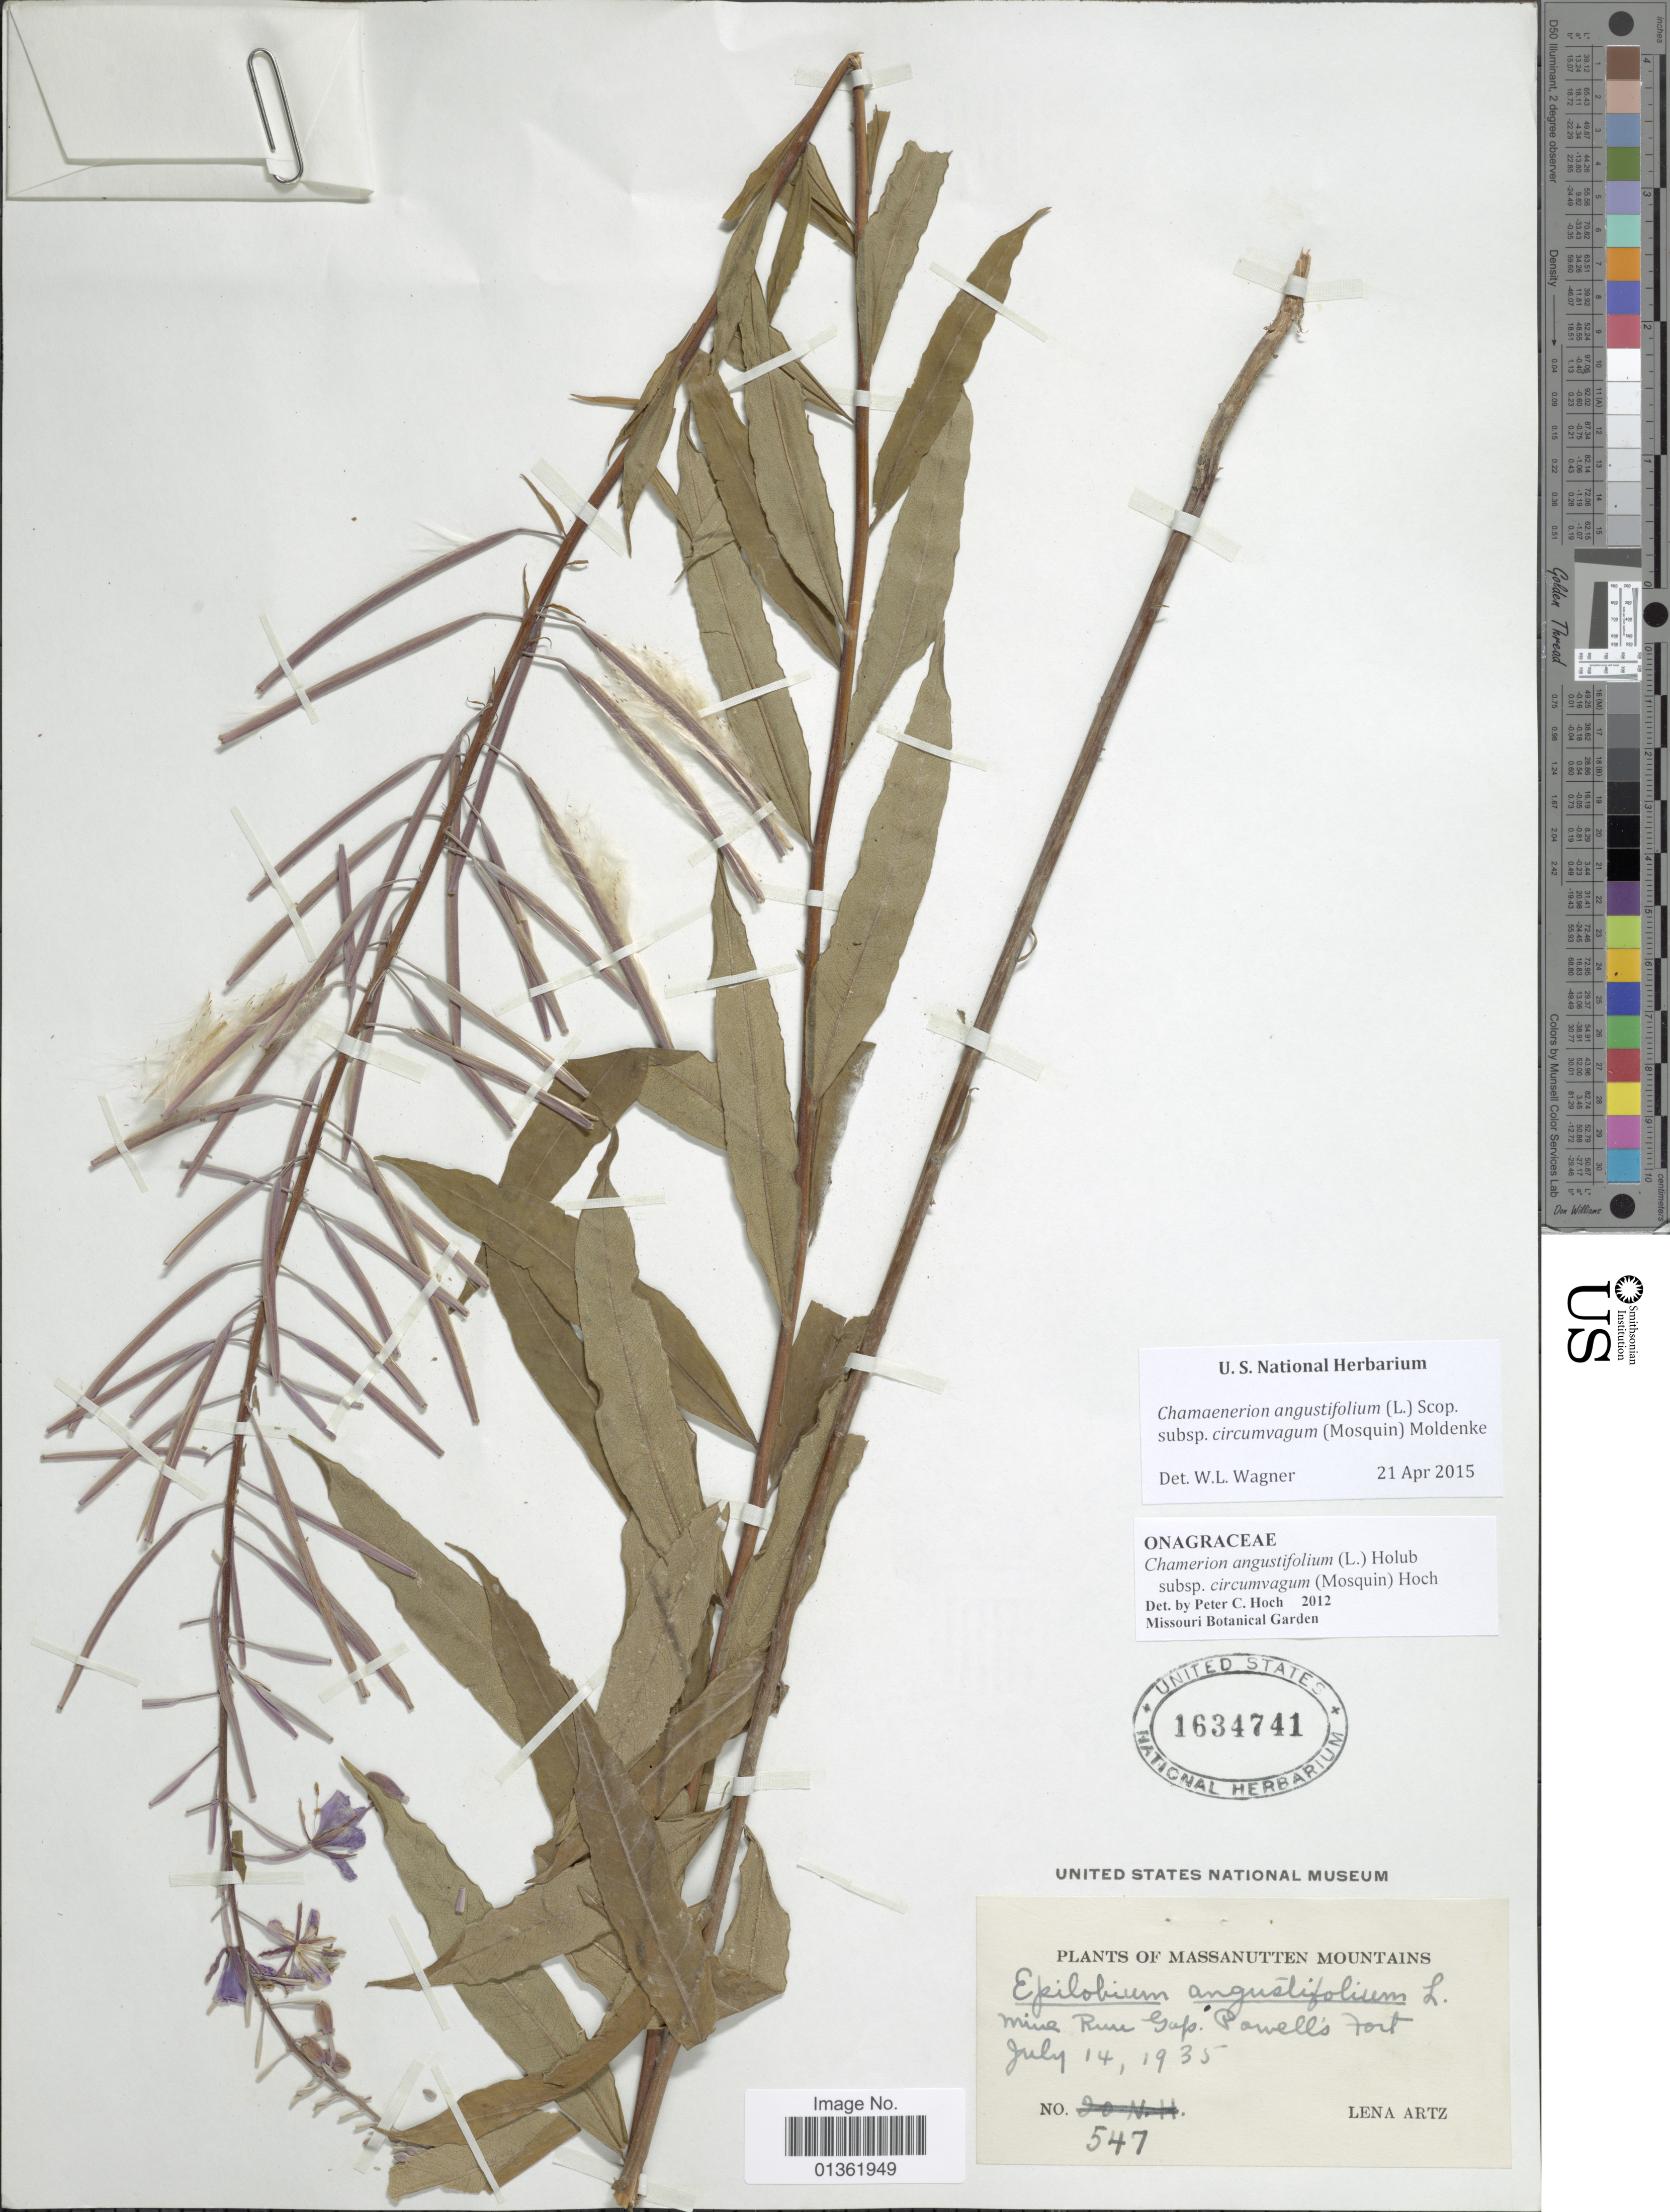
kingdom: Plantae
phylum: Tracheophyta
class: Magnoliopsida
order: Myrtales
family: Onagraceae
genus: Chamaenerion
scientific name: Chamaenerion angustifolium subsp. circumvagum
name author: (Mosquin) Moldenke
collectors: L. Artz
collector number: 547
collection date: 1935-07-14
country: United States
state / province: Virginia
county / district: Shenandoah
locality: Massanutten Mountains. Mine Run Gap, Powell's Fort.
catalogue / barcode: US 1634741